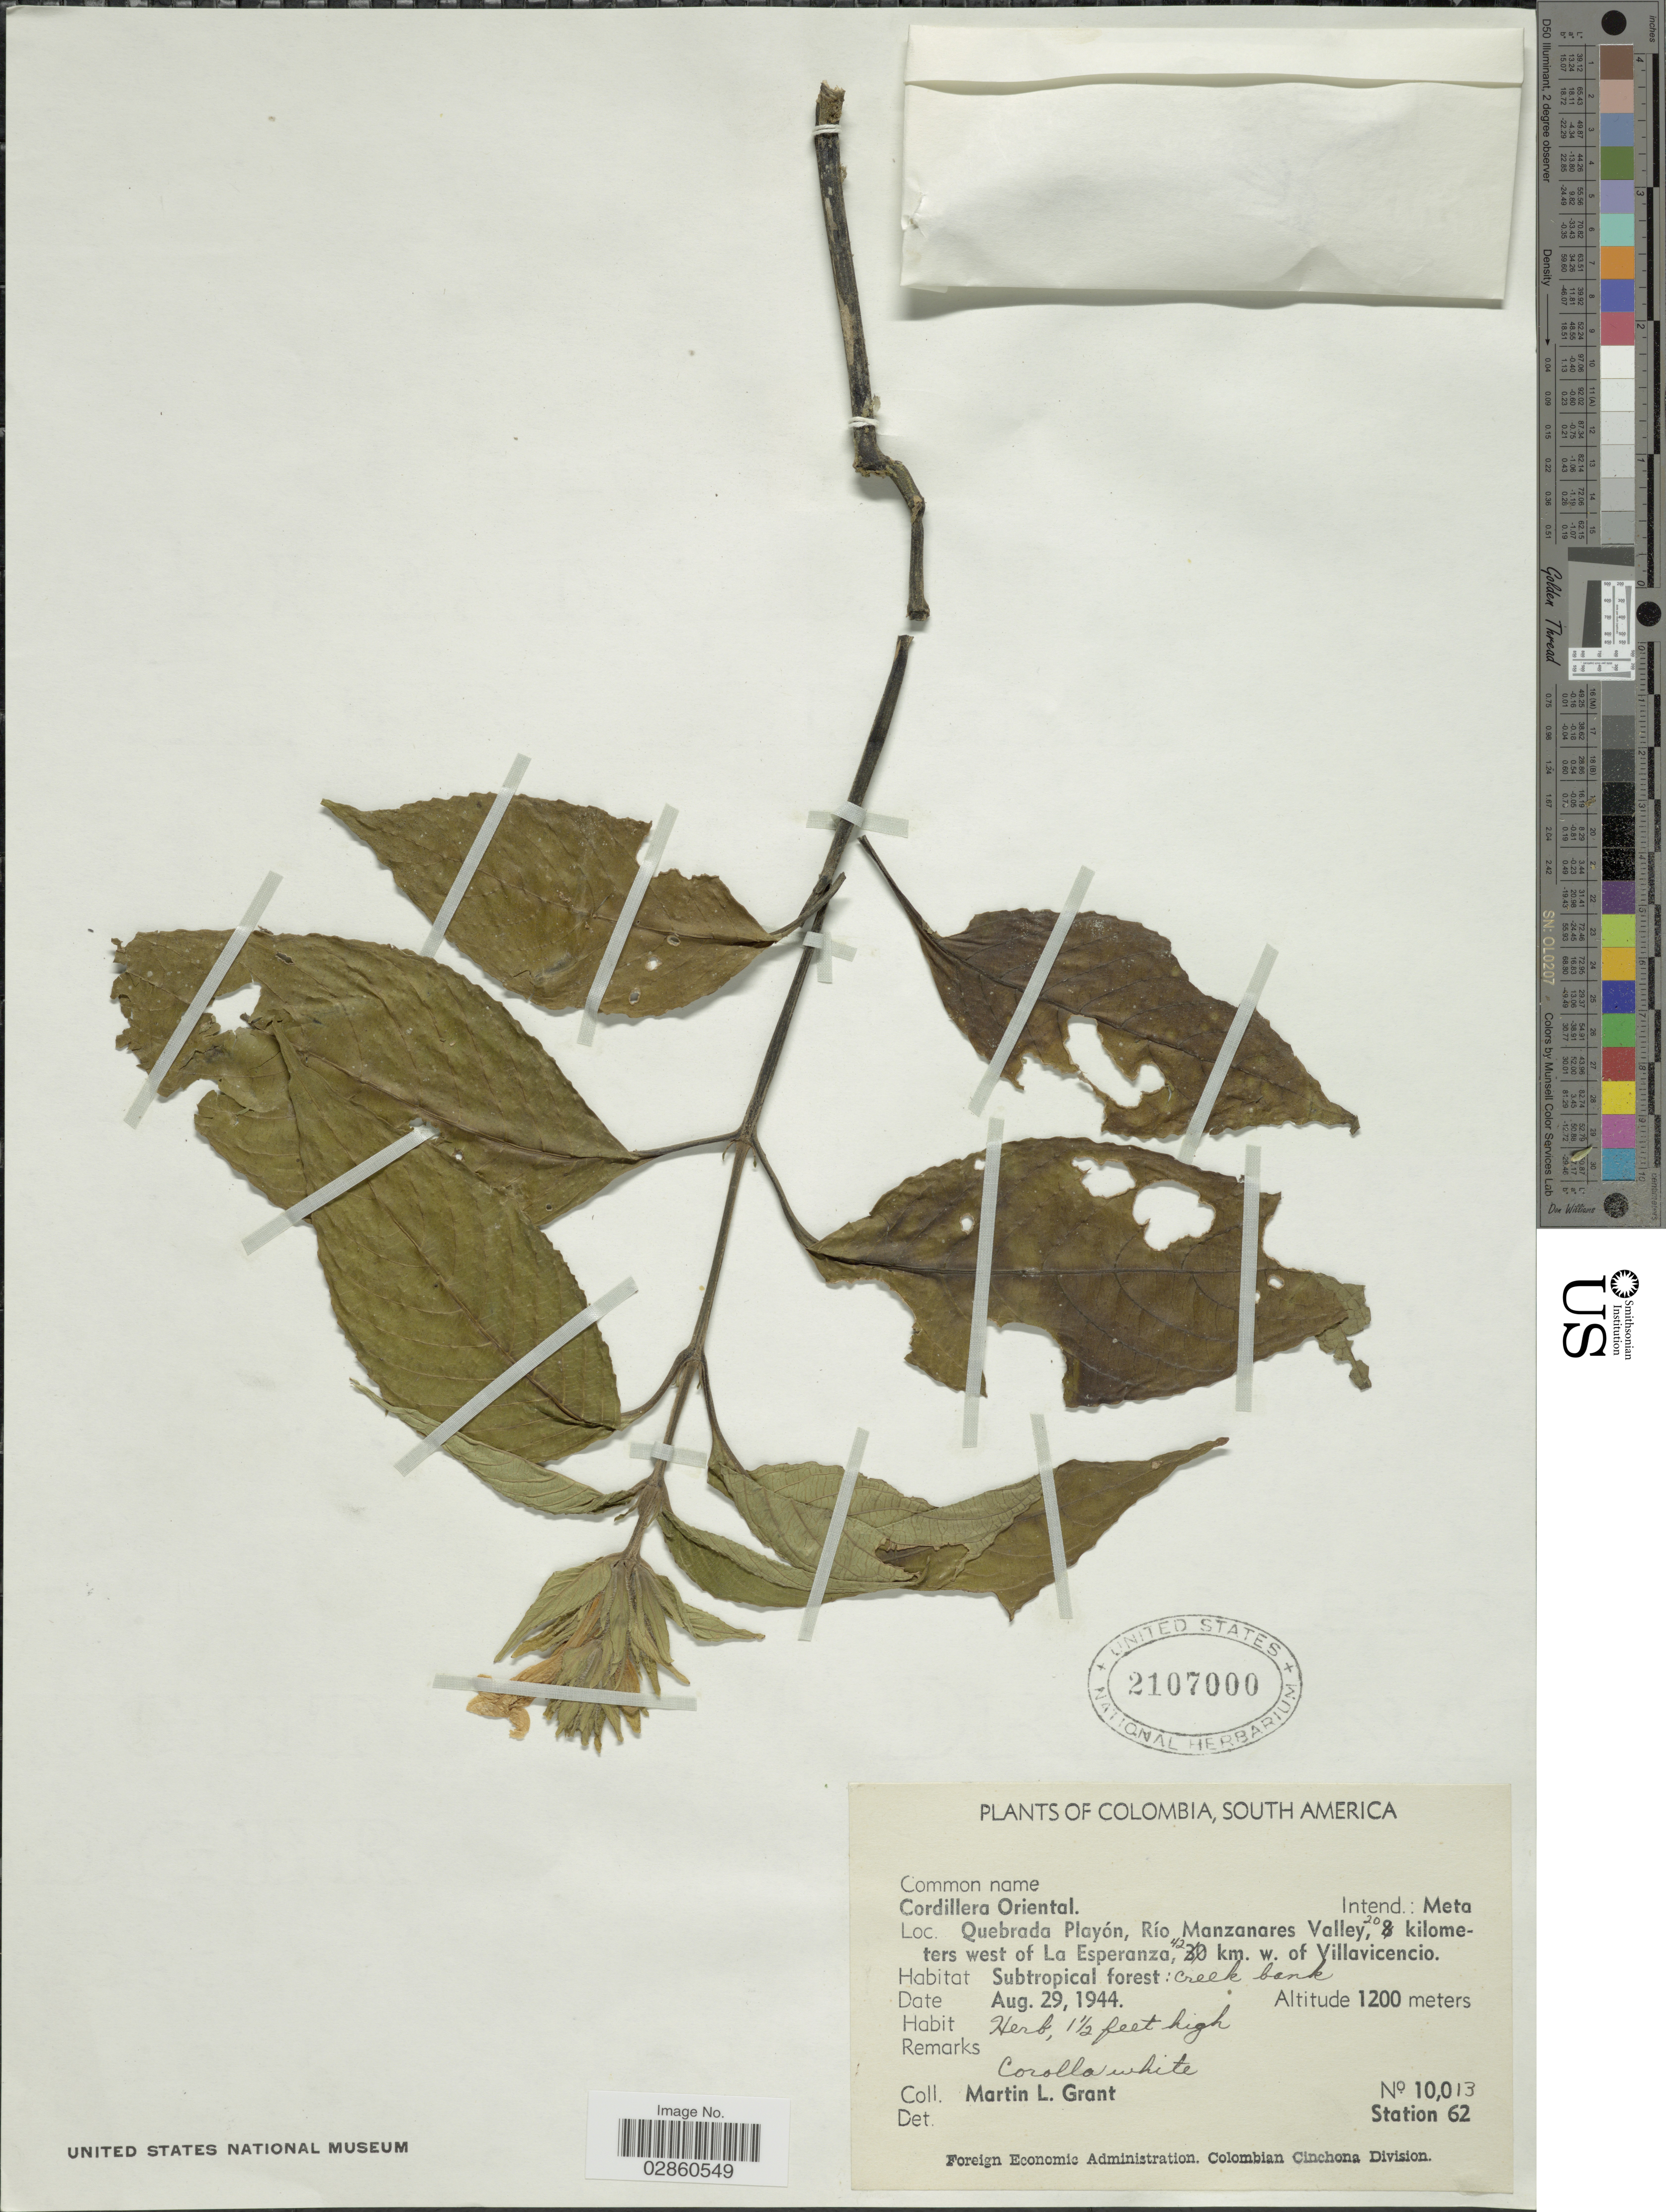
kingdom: Plantae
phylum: Tracheophyta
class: Magnoliopsida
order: Lamiales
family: Acanthaceae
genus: Ruellia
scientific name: Ruellia grantii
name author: Leonard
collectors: M. L. Grant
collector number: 10013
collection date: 1944-08-29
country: Colombia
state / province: Meta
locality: Cordillera Oriental. Intend.: Meta. Quebrada Playón, Río Manzanares Valley, 20 kilometers west of La Esperanza, 42 km. w. of Villavicencio.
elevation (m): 1200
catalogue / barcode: US 2107000